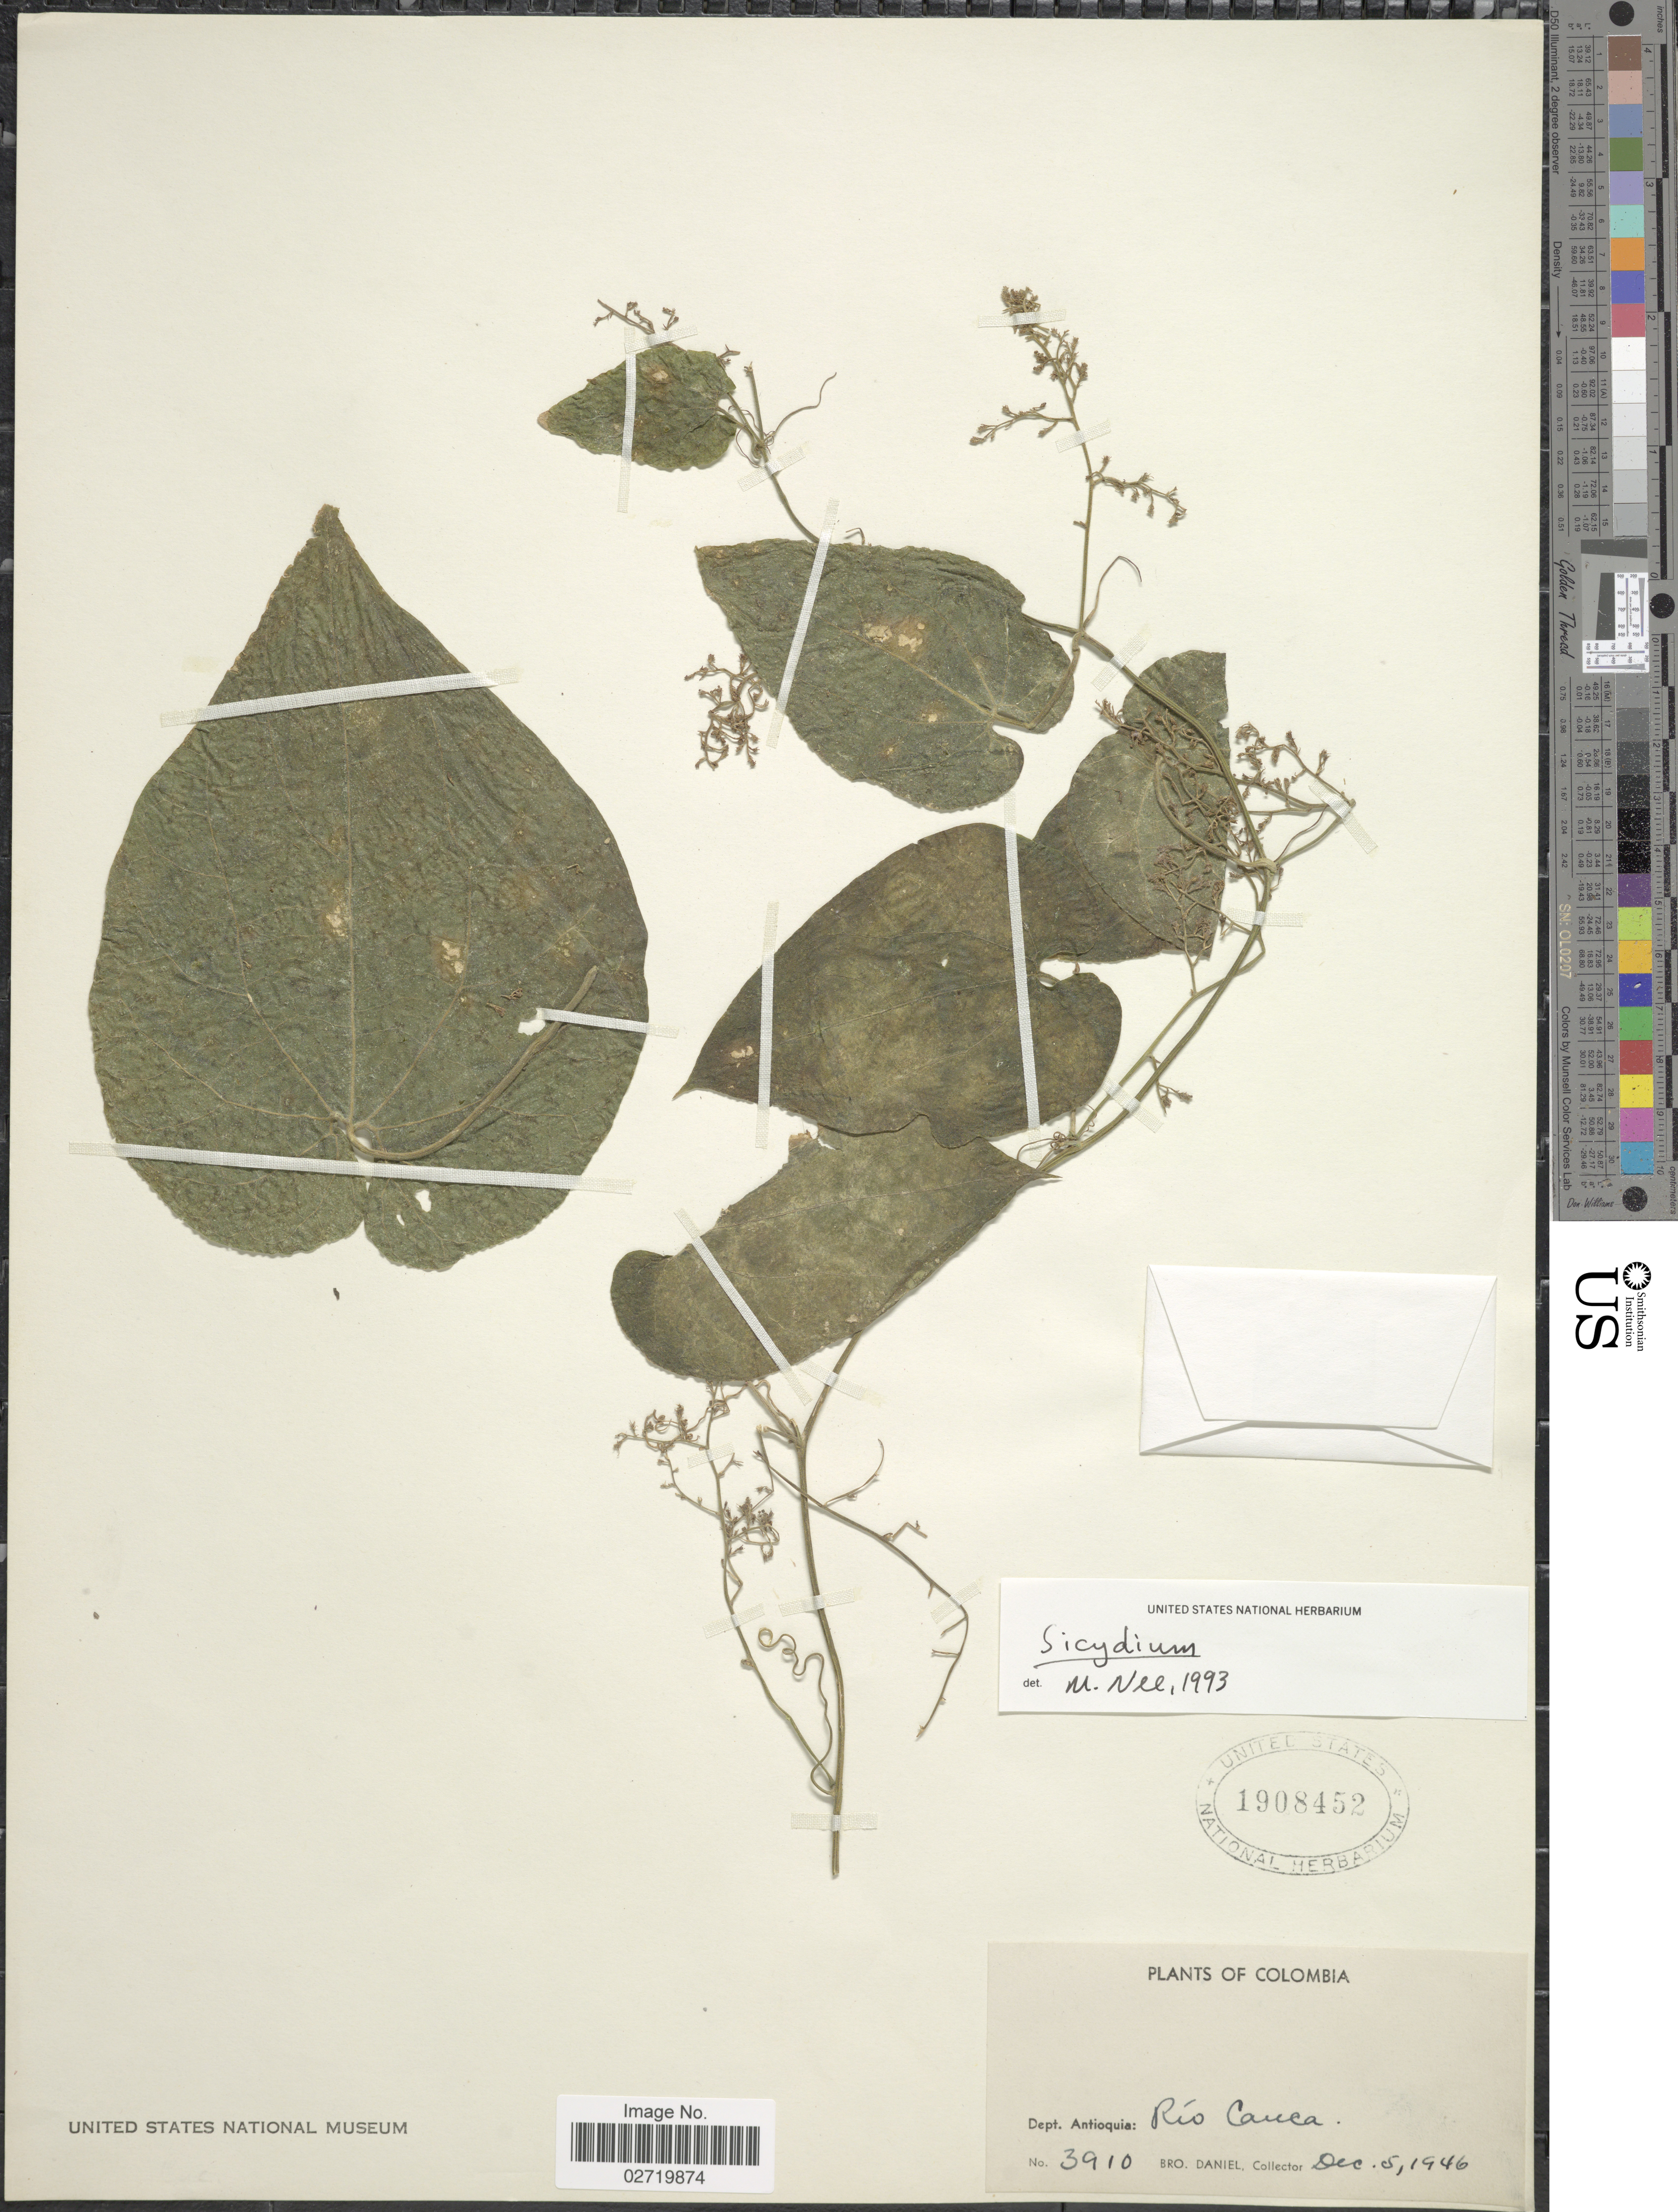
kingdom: Plantae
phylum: Tracheophyta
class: Magnoliopsida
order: Cucurbitales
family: Cucurbitaceae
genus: Sicydium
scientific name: Sicydium sp.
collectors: Bro. Daniel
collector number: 3910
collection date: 1946-12-05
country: Colombia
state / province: Antioquia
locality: Dept. Antioquia: Río Cauca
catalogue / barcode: US 1908452